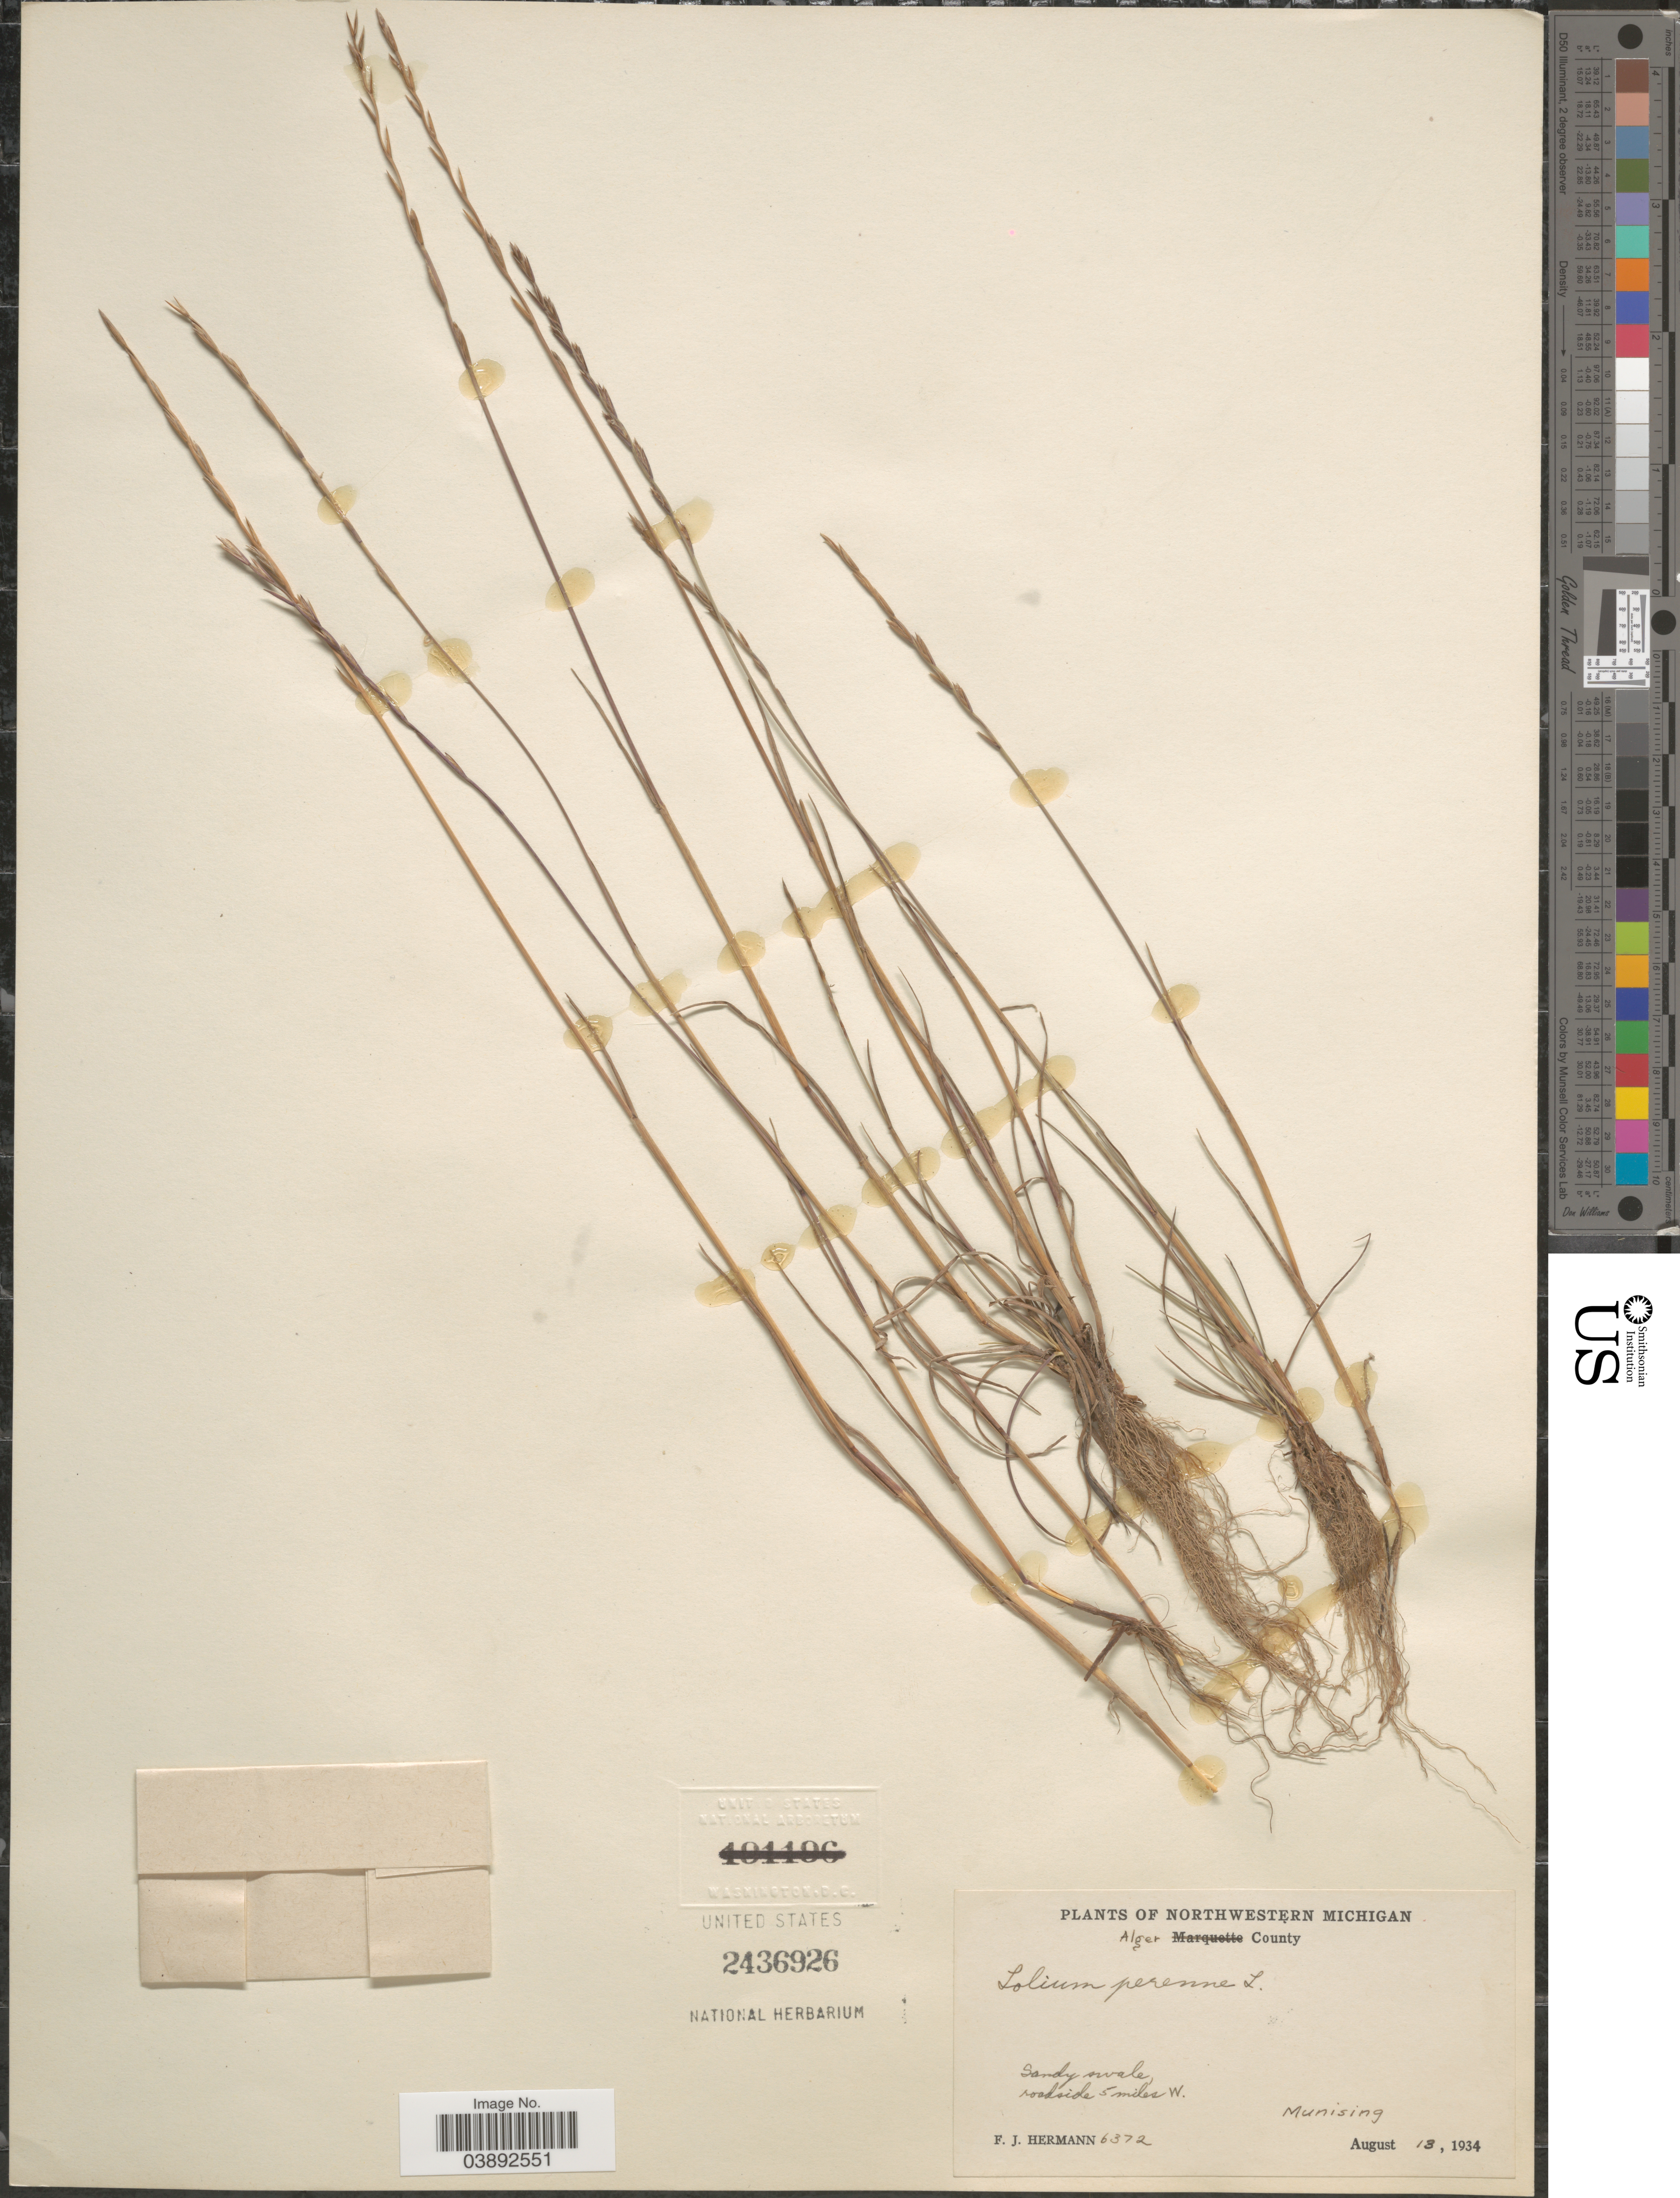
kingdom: Plantae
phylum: Tracheophyta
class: Liliopsida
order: Poales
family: Poaceae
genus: Lolium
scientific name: Lolium perenne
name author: L.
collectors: F. J. Hermann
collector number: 6372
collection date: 1934-08-13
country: United States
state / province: Michigan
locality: Northwestern Michigan. Alger County. Roadside 5 miles W. Munising.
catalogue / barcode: US 2436926